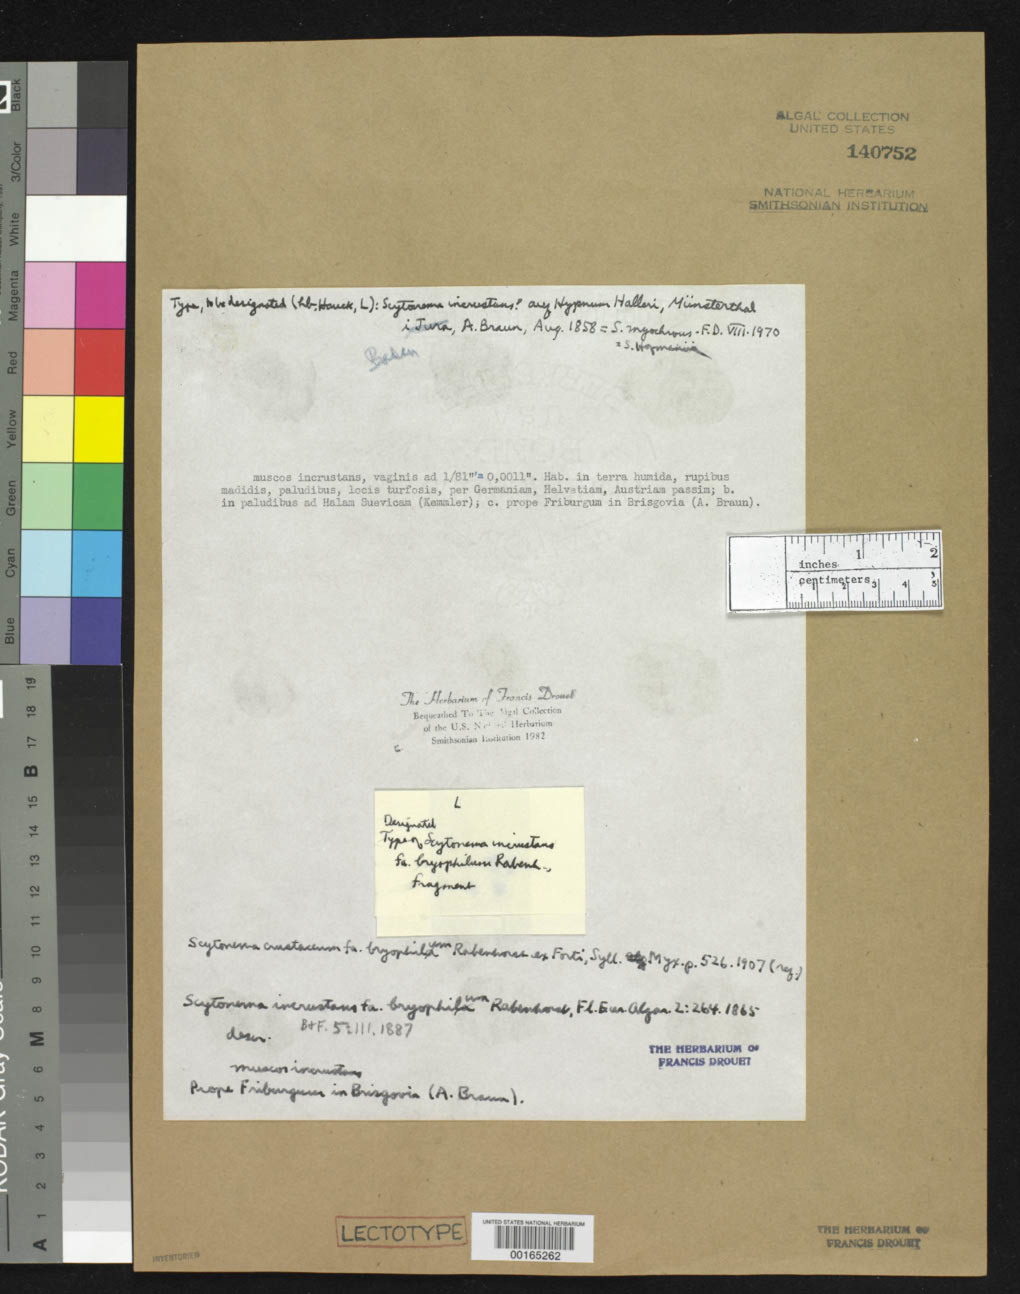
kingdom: Bacteria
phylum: Cyanobacteria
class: Cyanobacteriia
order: Cyanobacteriales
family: Scytonemataceae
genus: Scytonema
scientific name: Scytonema incrustans f. bryophilum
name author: Rabenh.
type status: Lectotype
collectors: A. Braun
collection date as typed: Aug 1858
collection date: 1858-08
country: Germany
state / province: Baden-Wurttemberg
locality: Munsterthal.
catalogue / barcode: US 140752